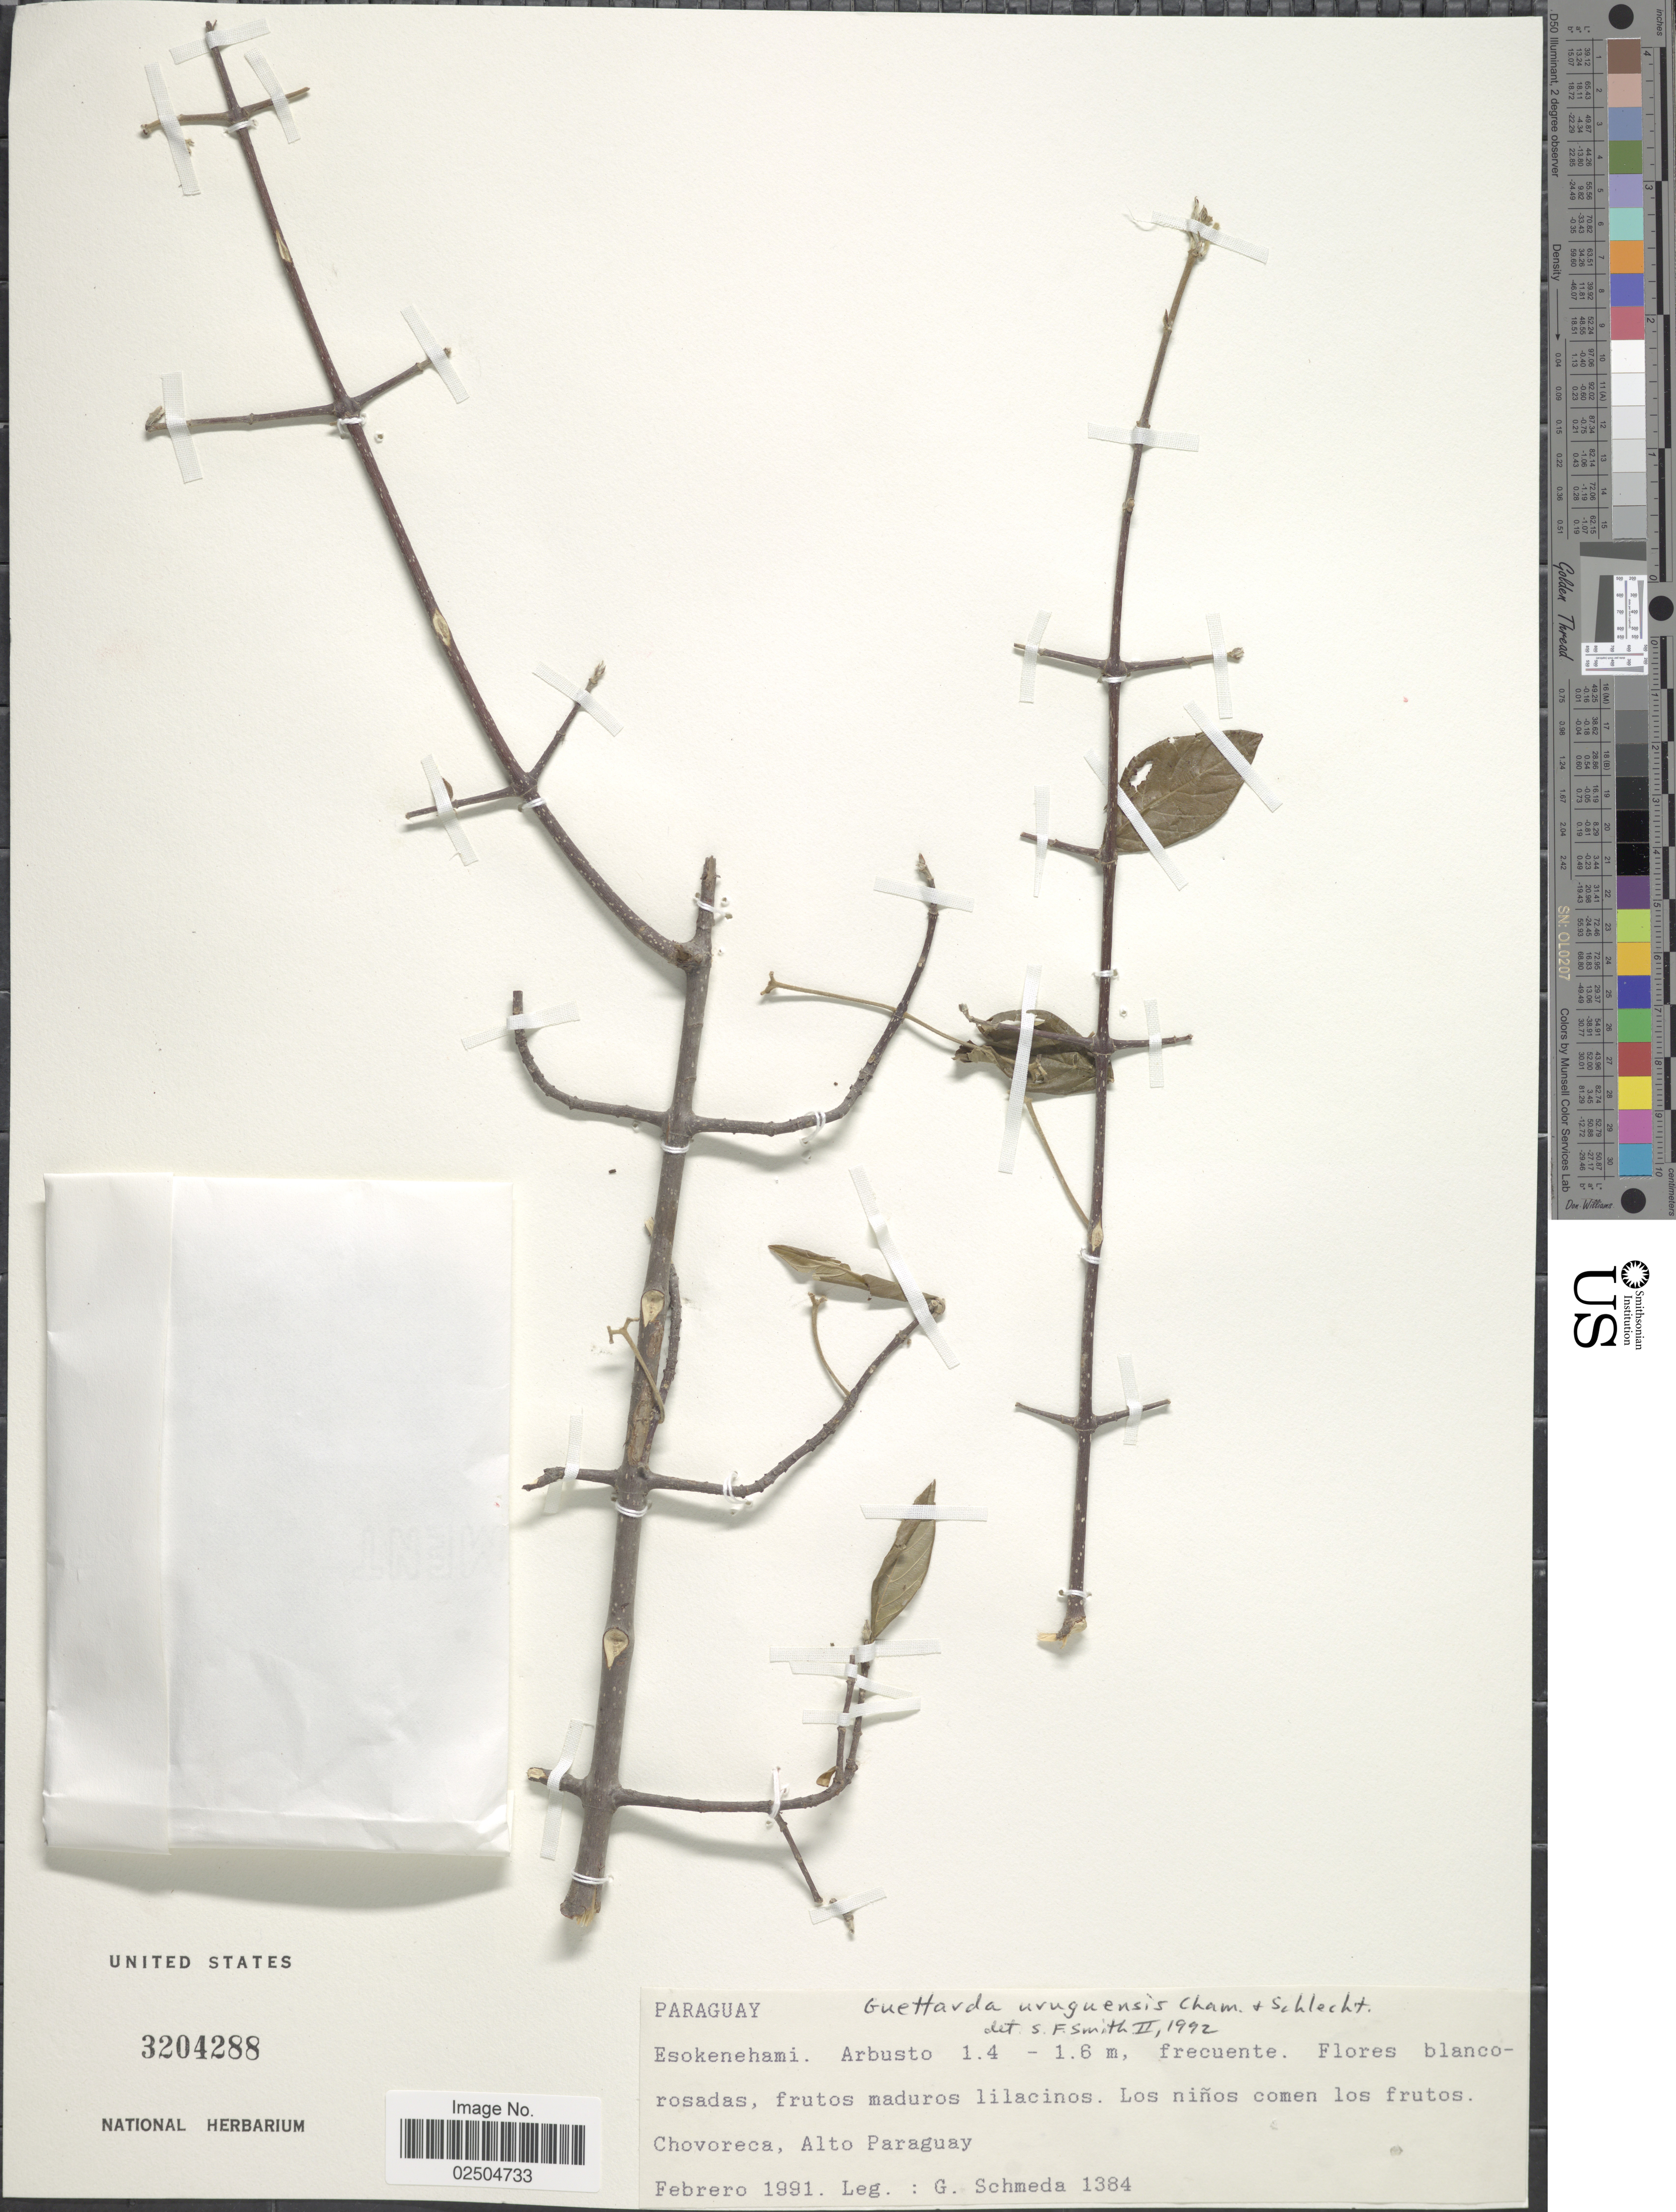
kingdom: Plantae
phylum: Tracheophyta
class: Magnoliopsida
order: Gentianales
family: Rubiaceae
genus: Guettarda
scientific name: Guettarda uruguensis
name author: Cham. & Schltdl.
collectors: G. Schmeda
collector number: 1384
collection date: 1991-02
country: Paraguay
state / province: Alto Paraguay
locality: Los ninos comen los frutos, Chovoreca, Alto Paraguay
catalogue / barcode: US 3204288